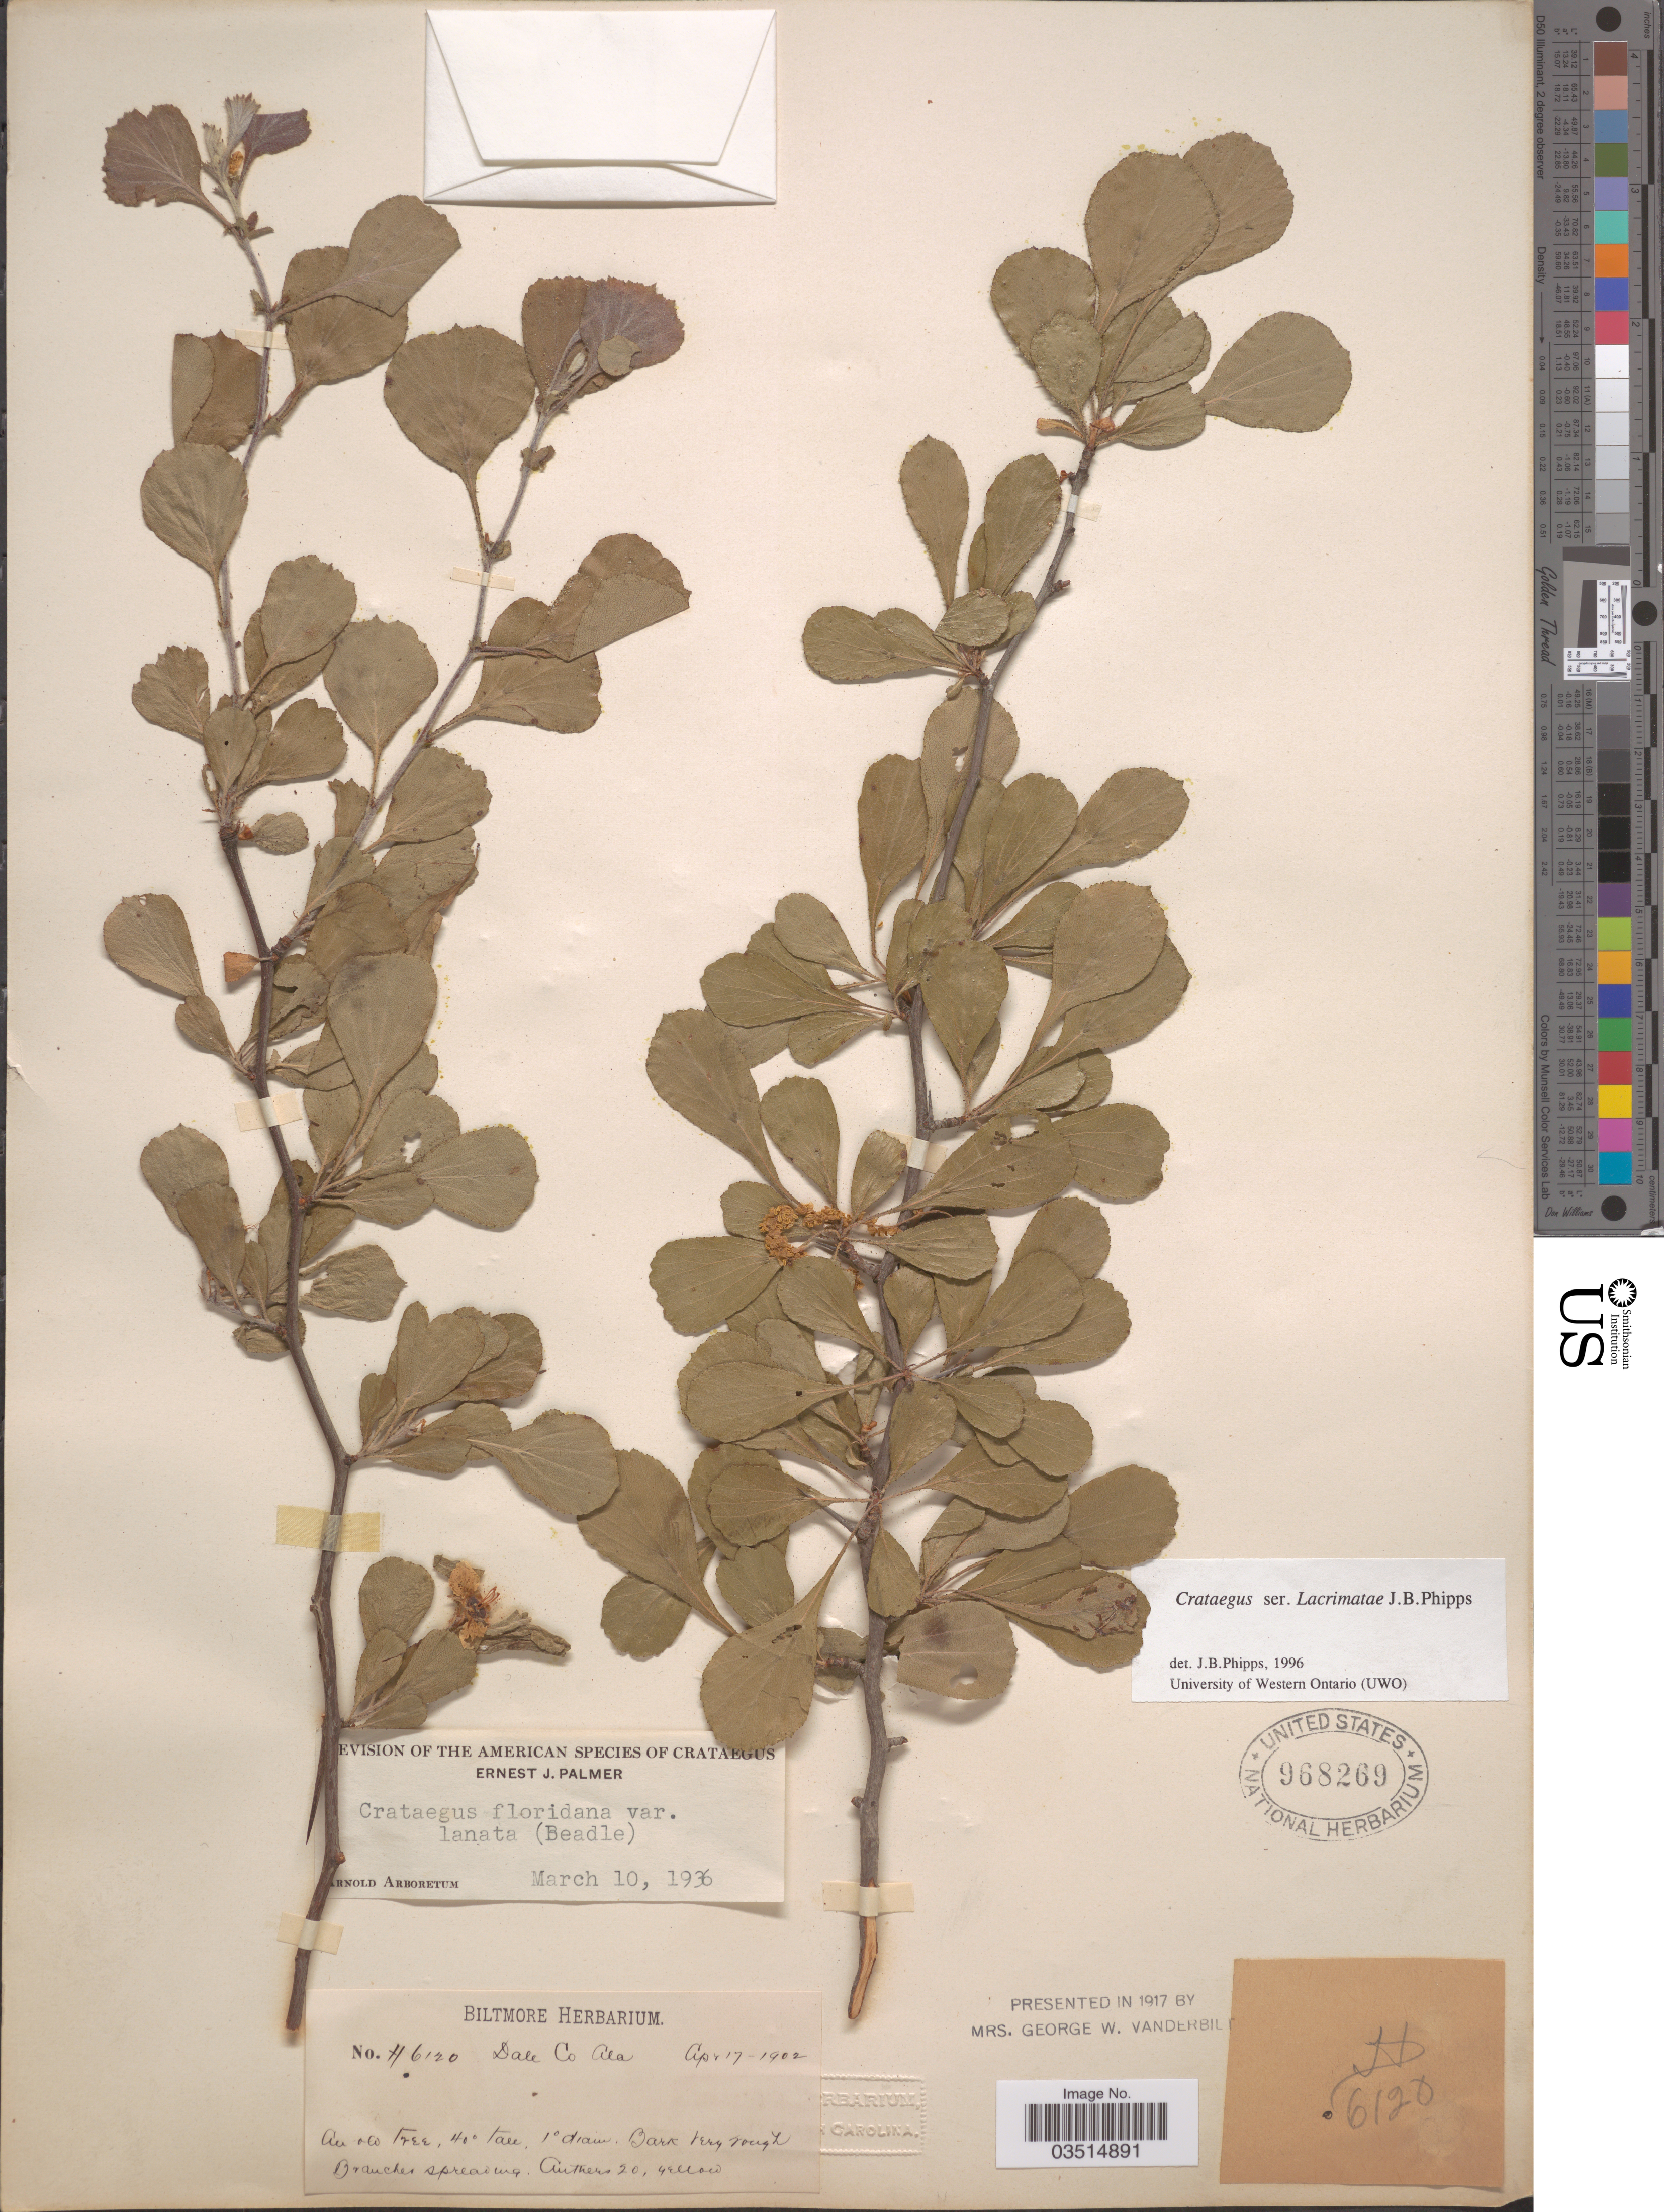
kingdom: Plantae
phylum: Tracheophyta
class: Magnoliopsida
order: Rosales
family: Rosaceae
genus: Crataegus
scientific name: Crataegus floridana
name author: Sarg.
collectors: ex herb. Biltmore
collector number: H6120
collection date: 1902-04-17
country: United States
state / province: Alabama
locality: Dale Co.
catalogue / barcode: US 968269